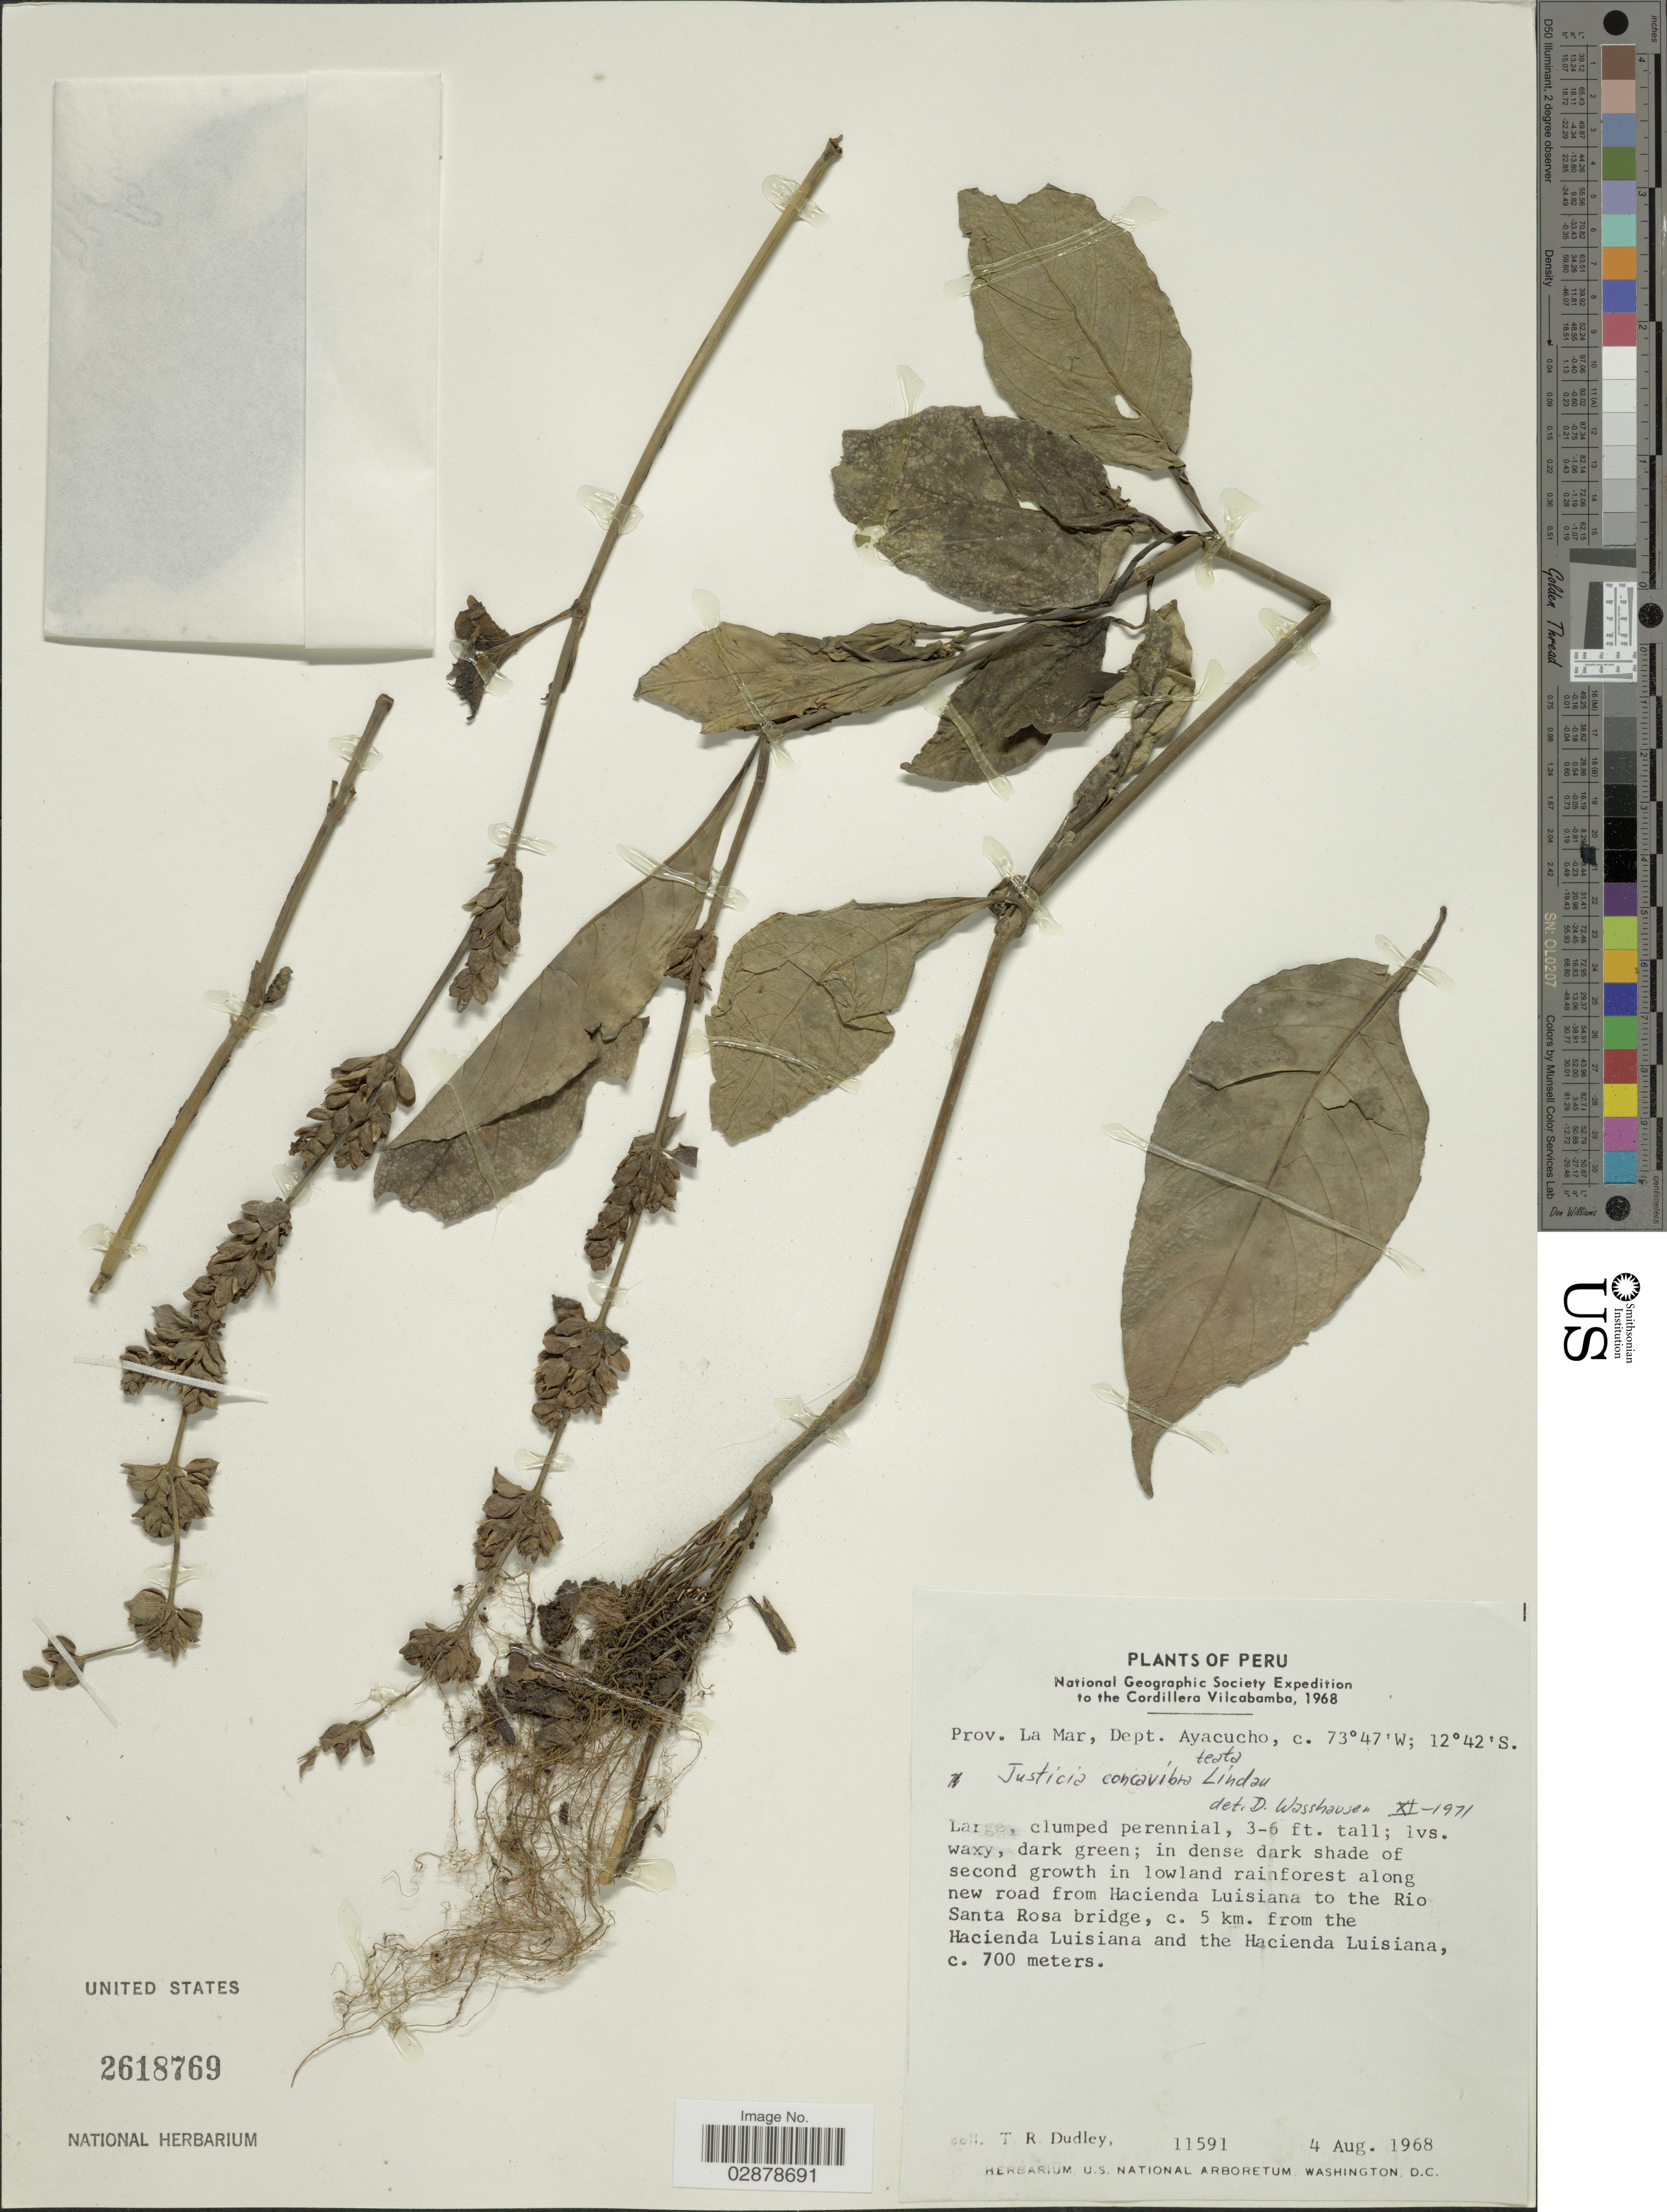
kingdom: Plantae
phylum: Tracheophyta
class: Magnoliopsida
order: Lamiales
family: Acanthaceae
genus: Justicia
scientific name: Justicia concavibracteata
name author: Lindau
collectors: T. R. Dudley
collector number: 11591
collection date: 1968-08-04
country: Peru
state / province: Ayacucho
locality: Prov. La Mar, Dept. Ayacucho. in lowland rainforest along new road from Hacienda Luisiana to the Rio Santa Rosa Bridge, c. 5 km. from the Hacienda Luisiana and the Hacienda Luisiana. Cordillera Vilcabamba.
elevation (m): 700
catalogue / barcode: US 2618769